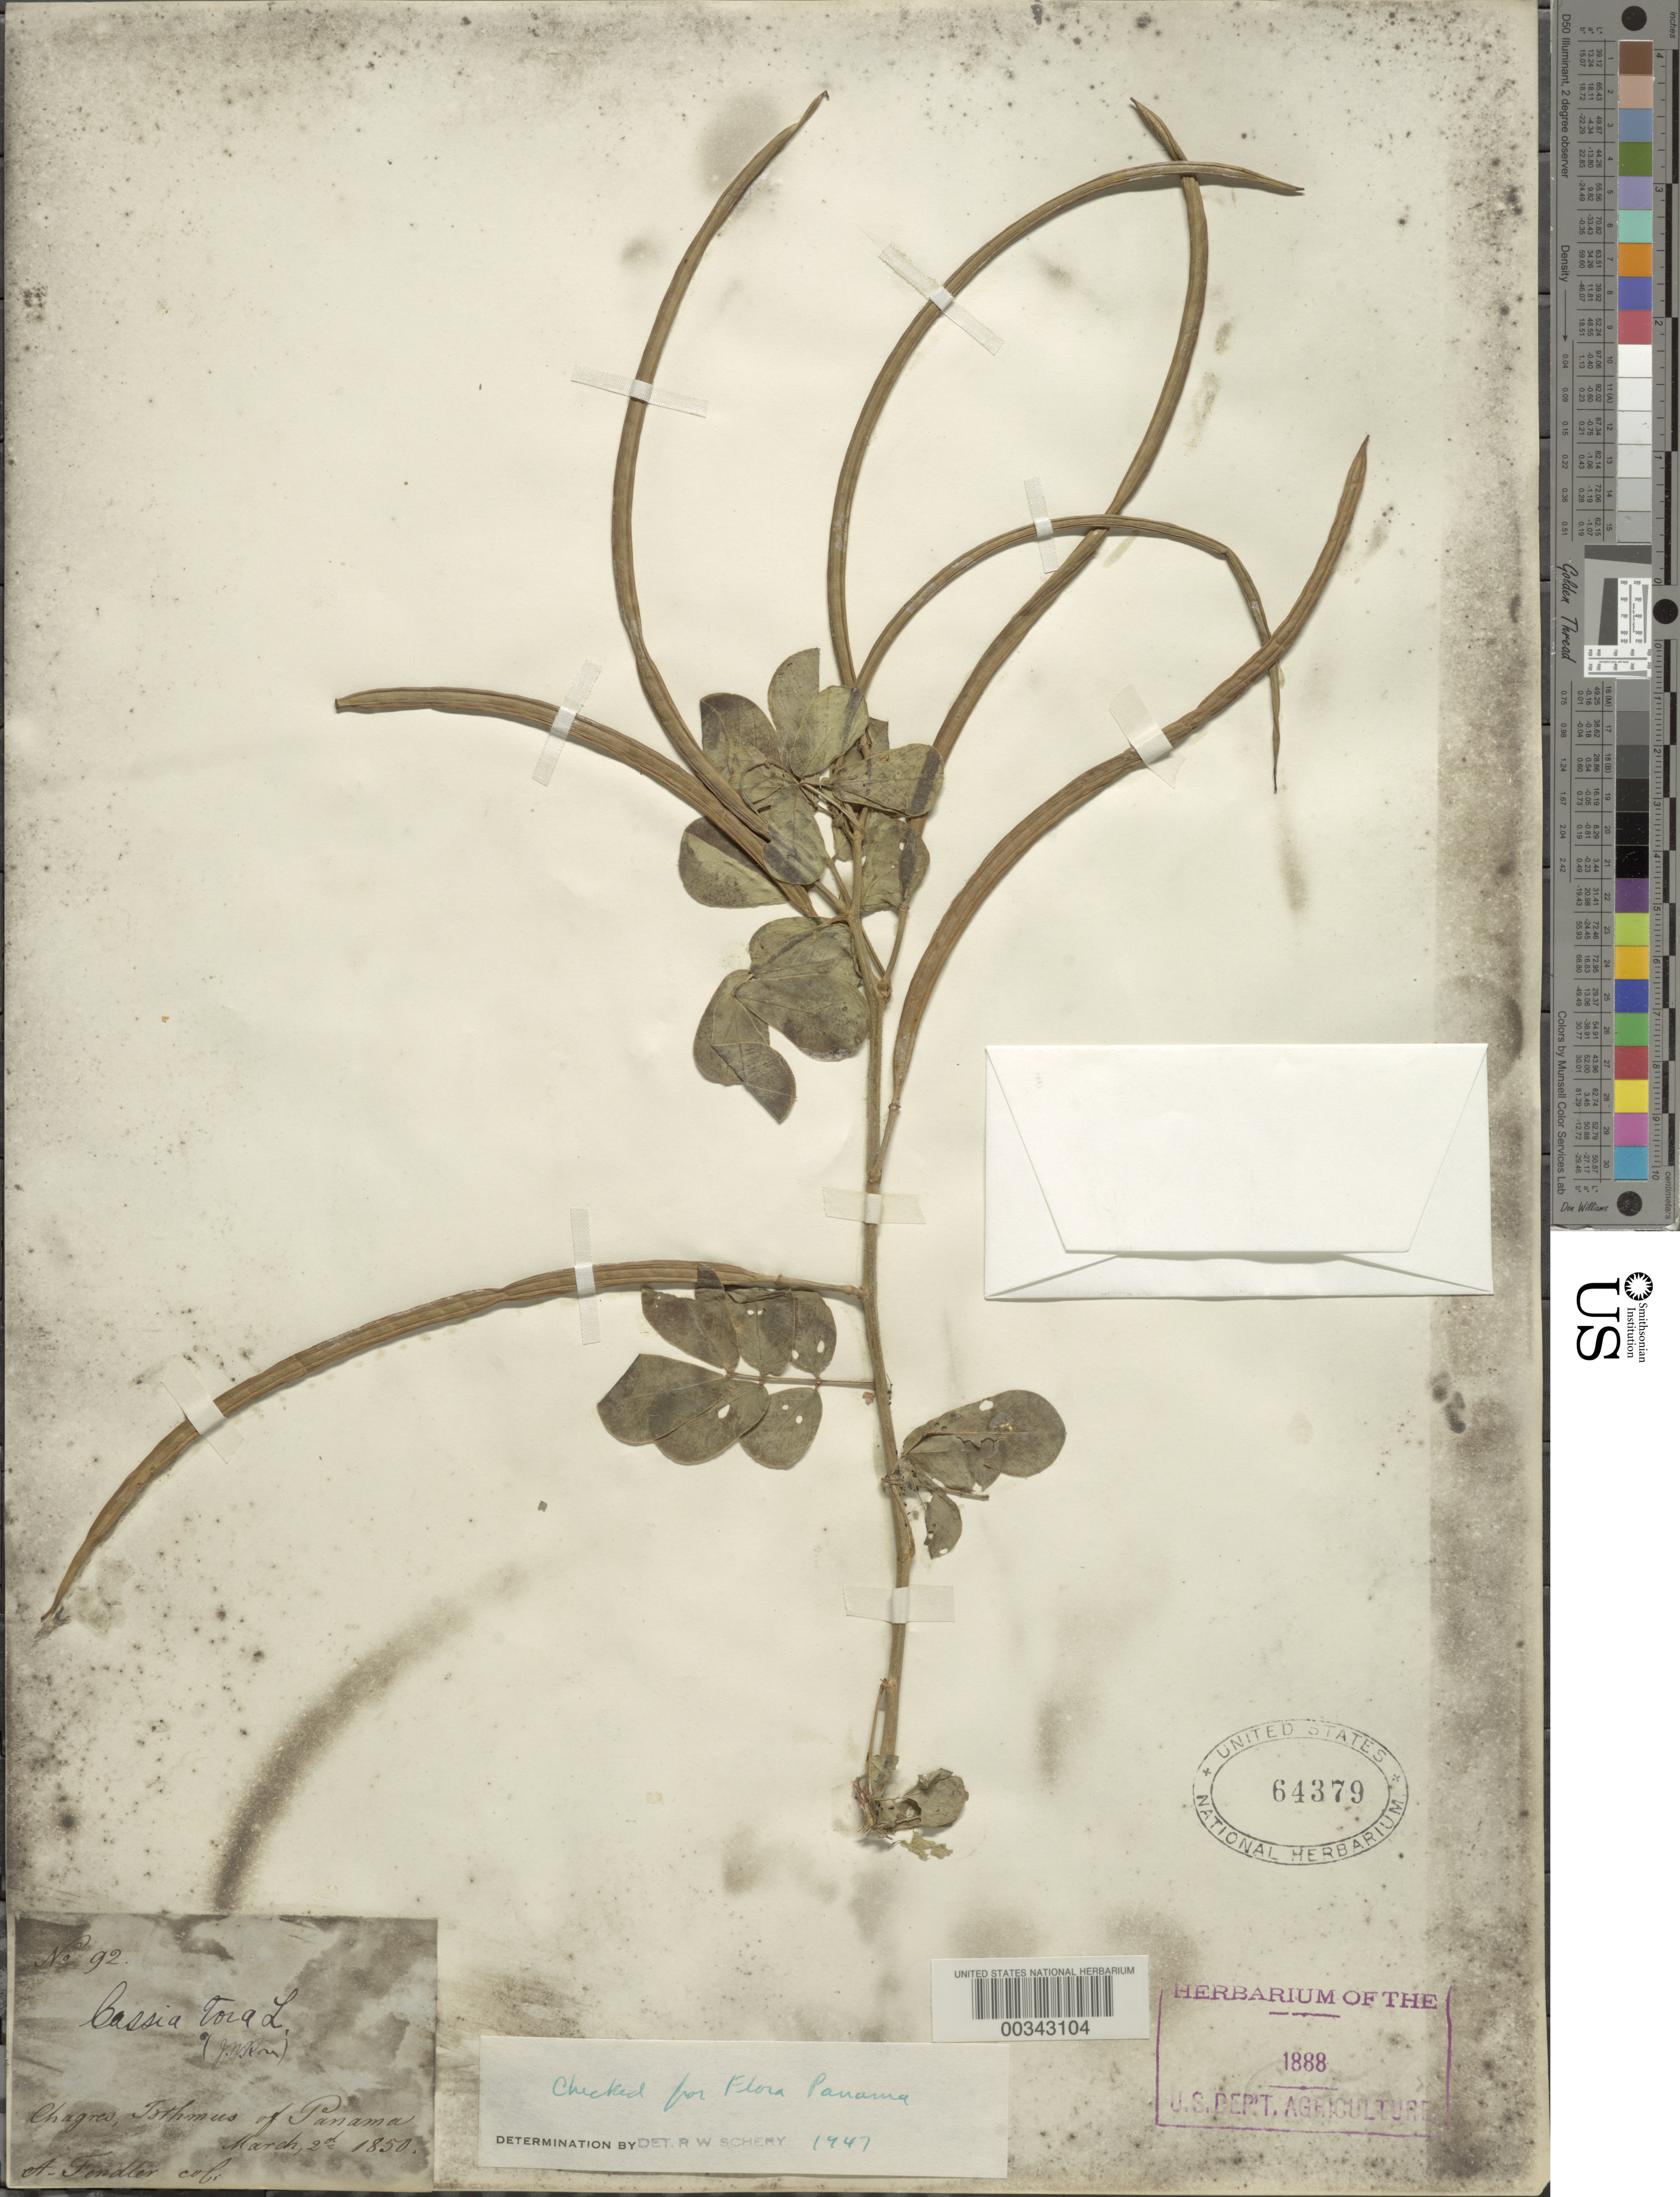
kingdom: Plantae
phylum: Tracheophyta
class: Magnoliopsida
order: Fabales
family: Fabaceae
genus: Senna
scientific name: Senna obtusifolia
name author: (L.) H.S. Irwin & Barneby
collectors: A. Fendler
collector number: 92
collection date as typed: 02 Mar 1850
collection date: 1850-03-02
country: Panama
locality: Chargres, Isthmus of Panama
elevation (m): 50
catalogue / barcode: US 64379